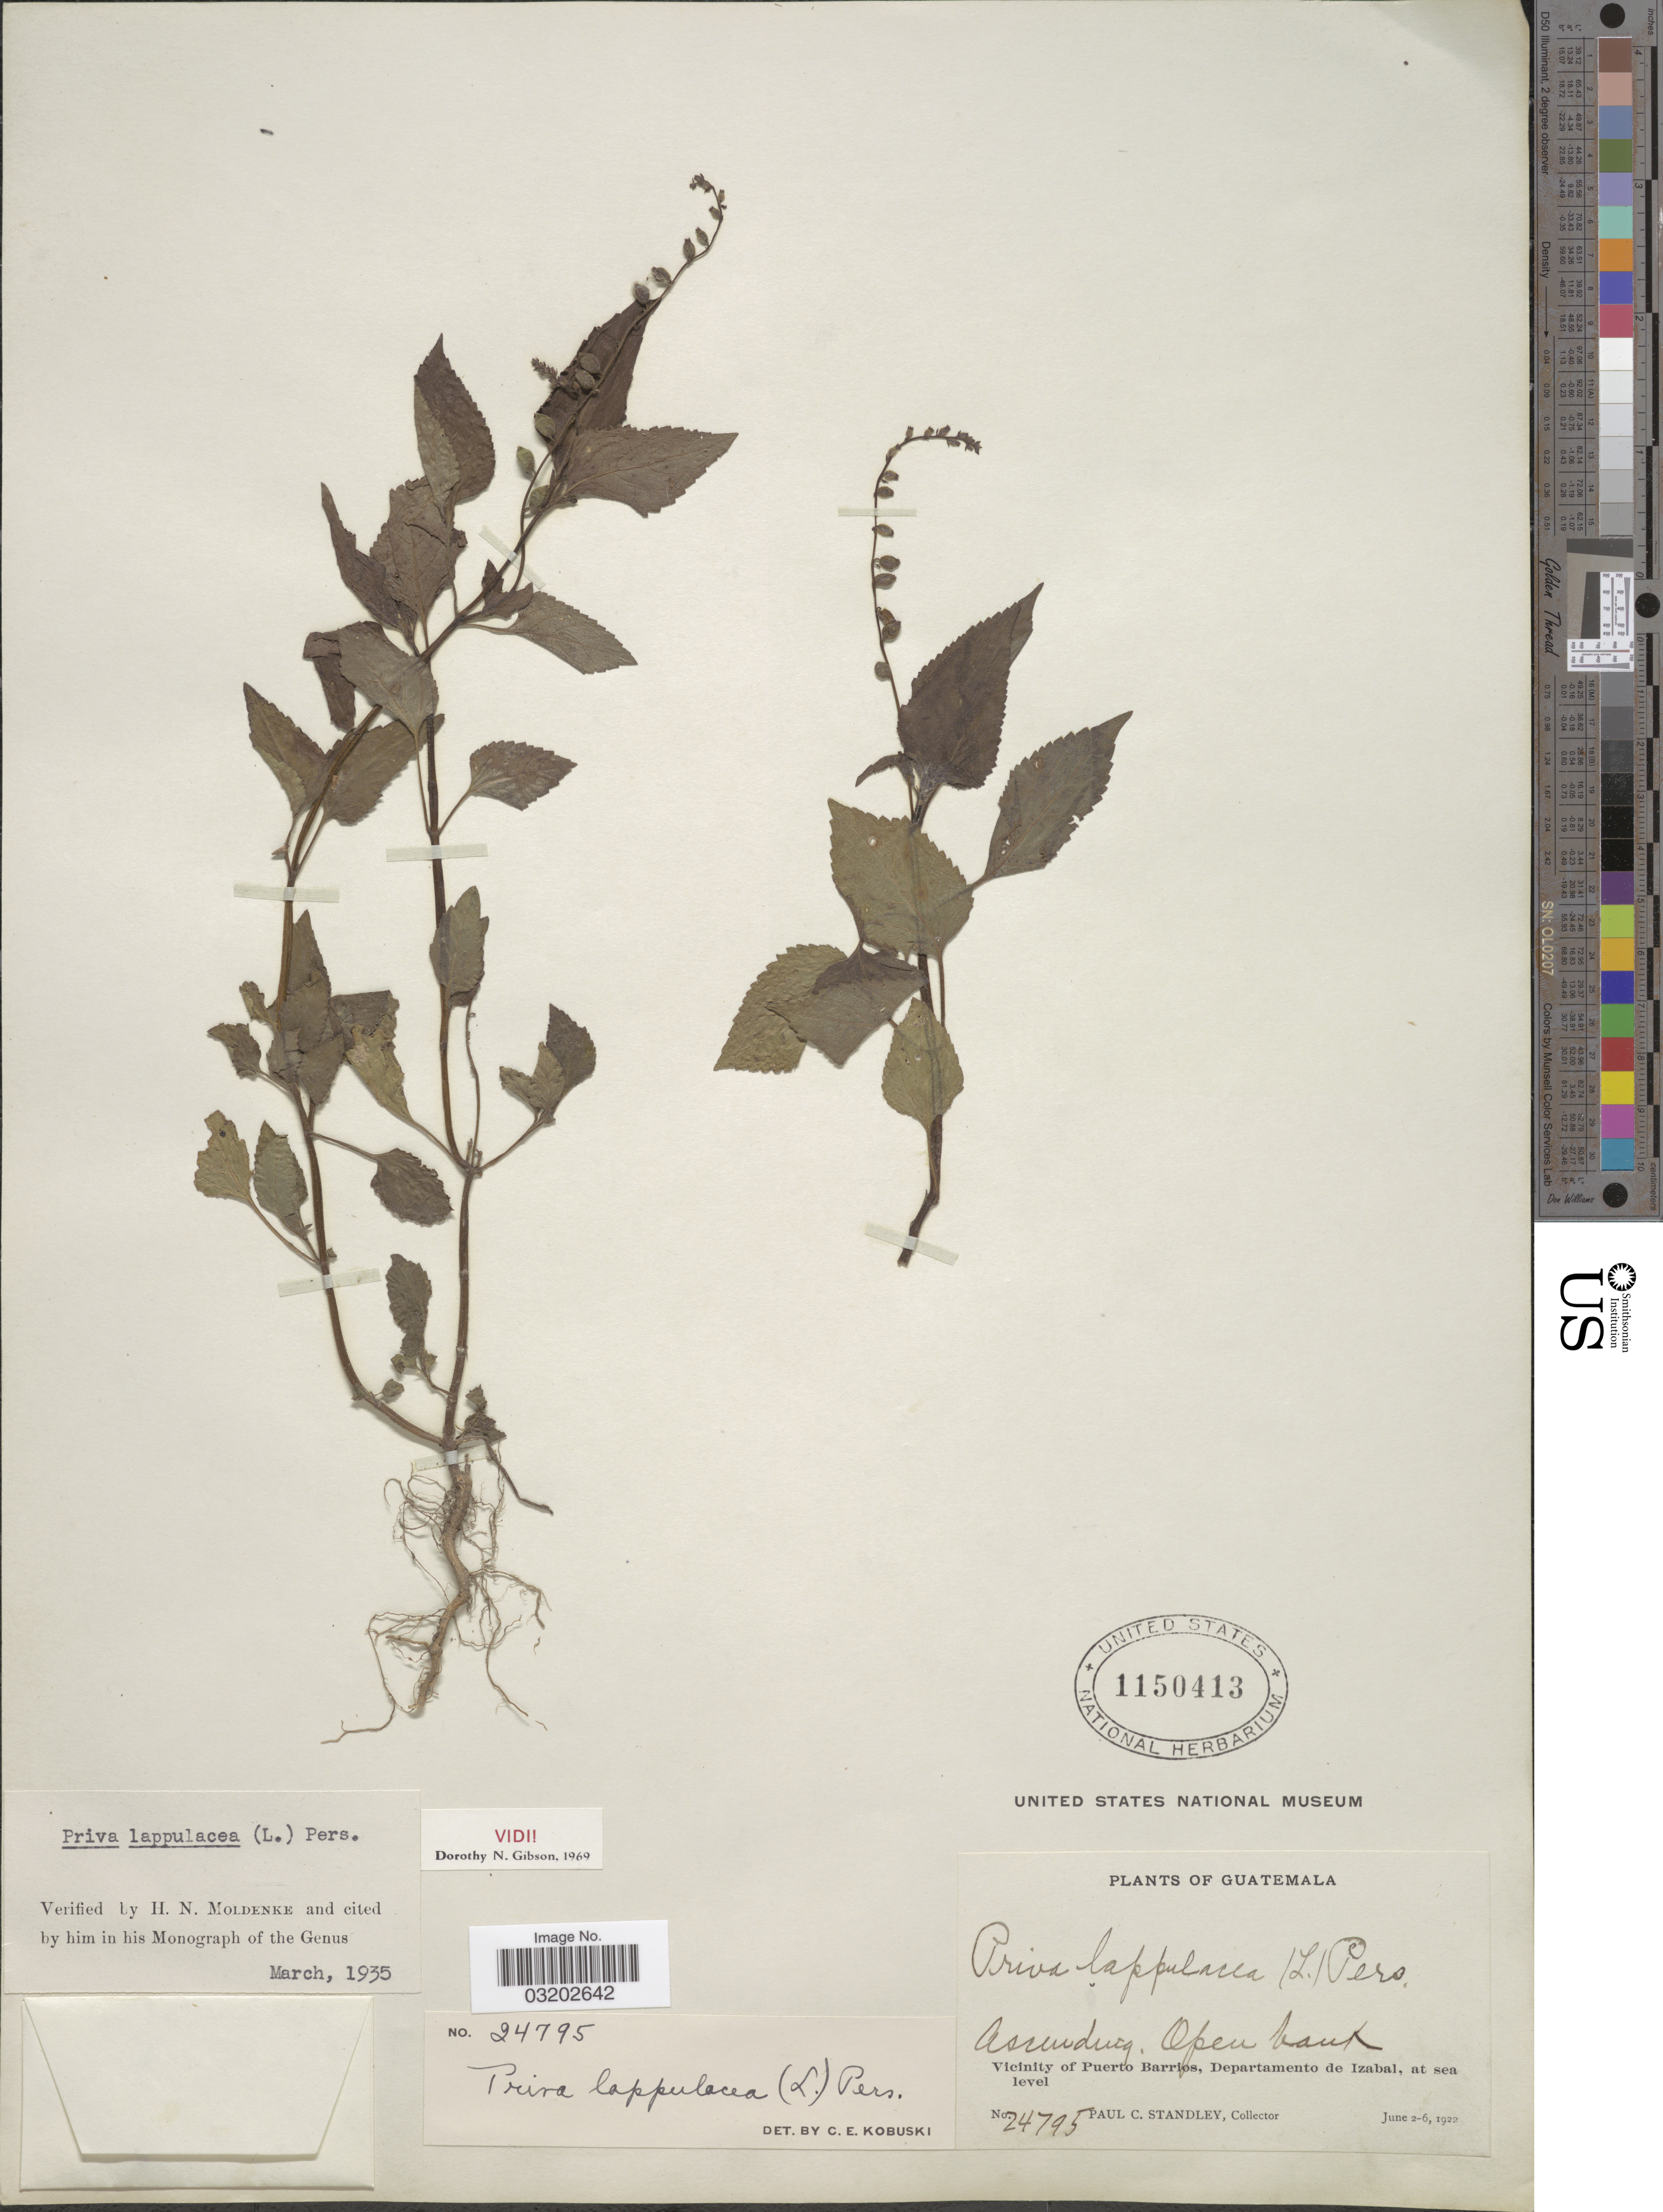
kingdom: Plantae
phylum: Tracheophyta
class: Magnoliopsida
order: Lamiales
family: Verbenaceae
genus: Priva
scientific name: Priva lappulacea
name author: (L.) Pers.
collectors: P. C. Standley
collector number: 24795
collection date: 1922-06-02/1922-06-06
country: Guatemala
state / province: Izabal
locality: Vicinity of Puerto Barrios, Departamento de Izabal.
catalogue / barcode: US 1150413